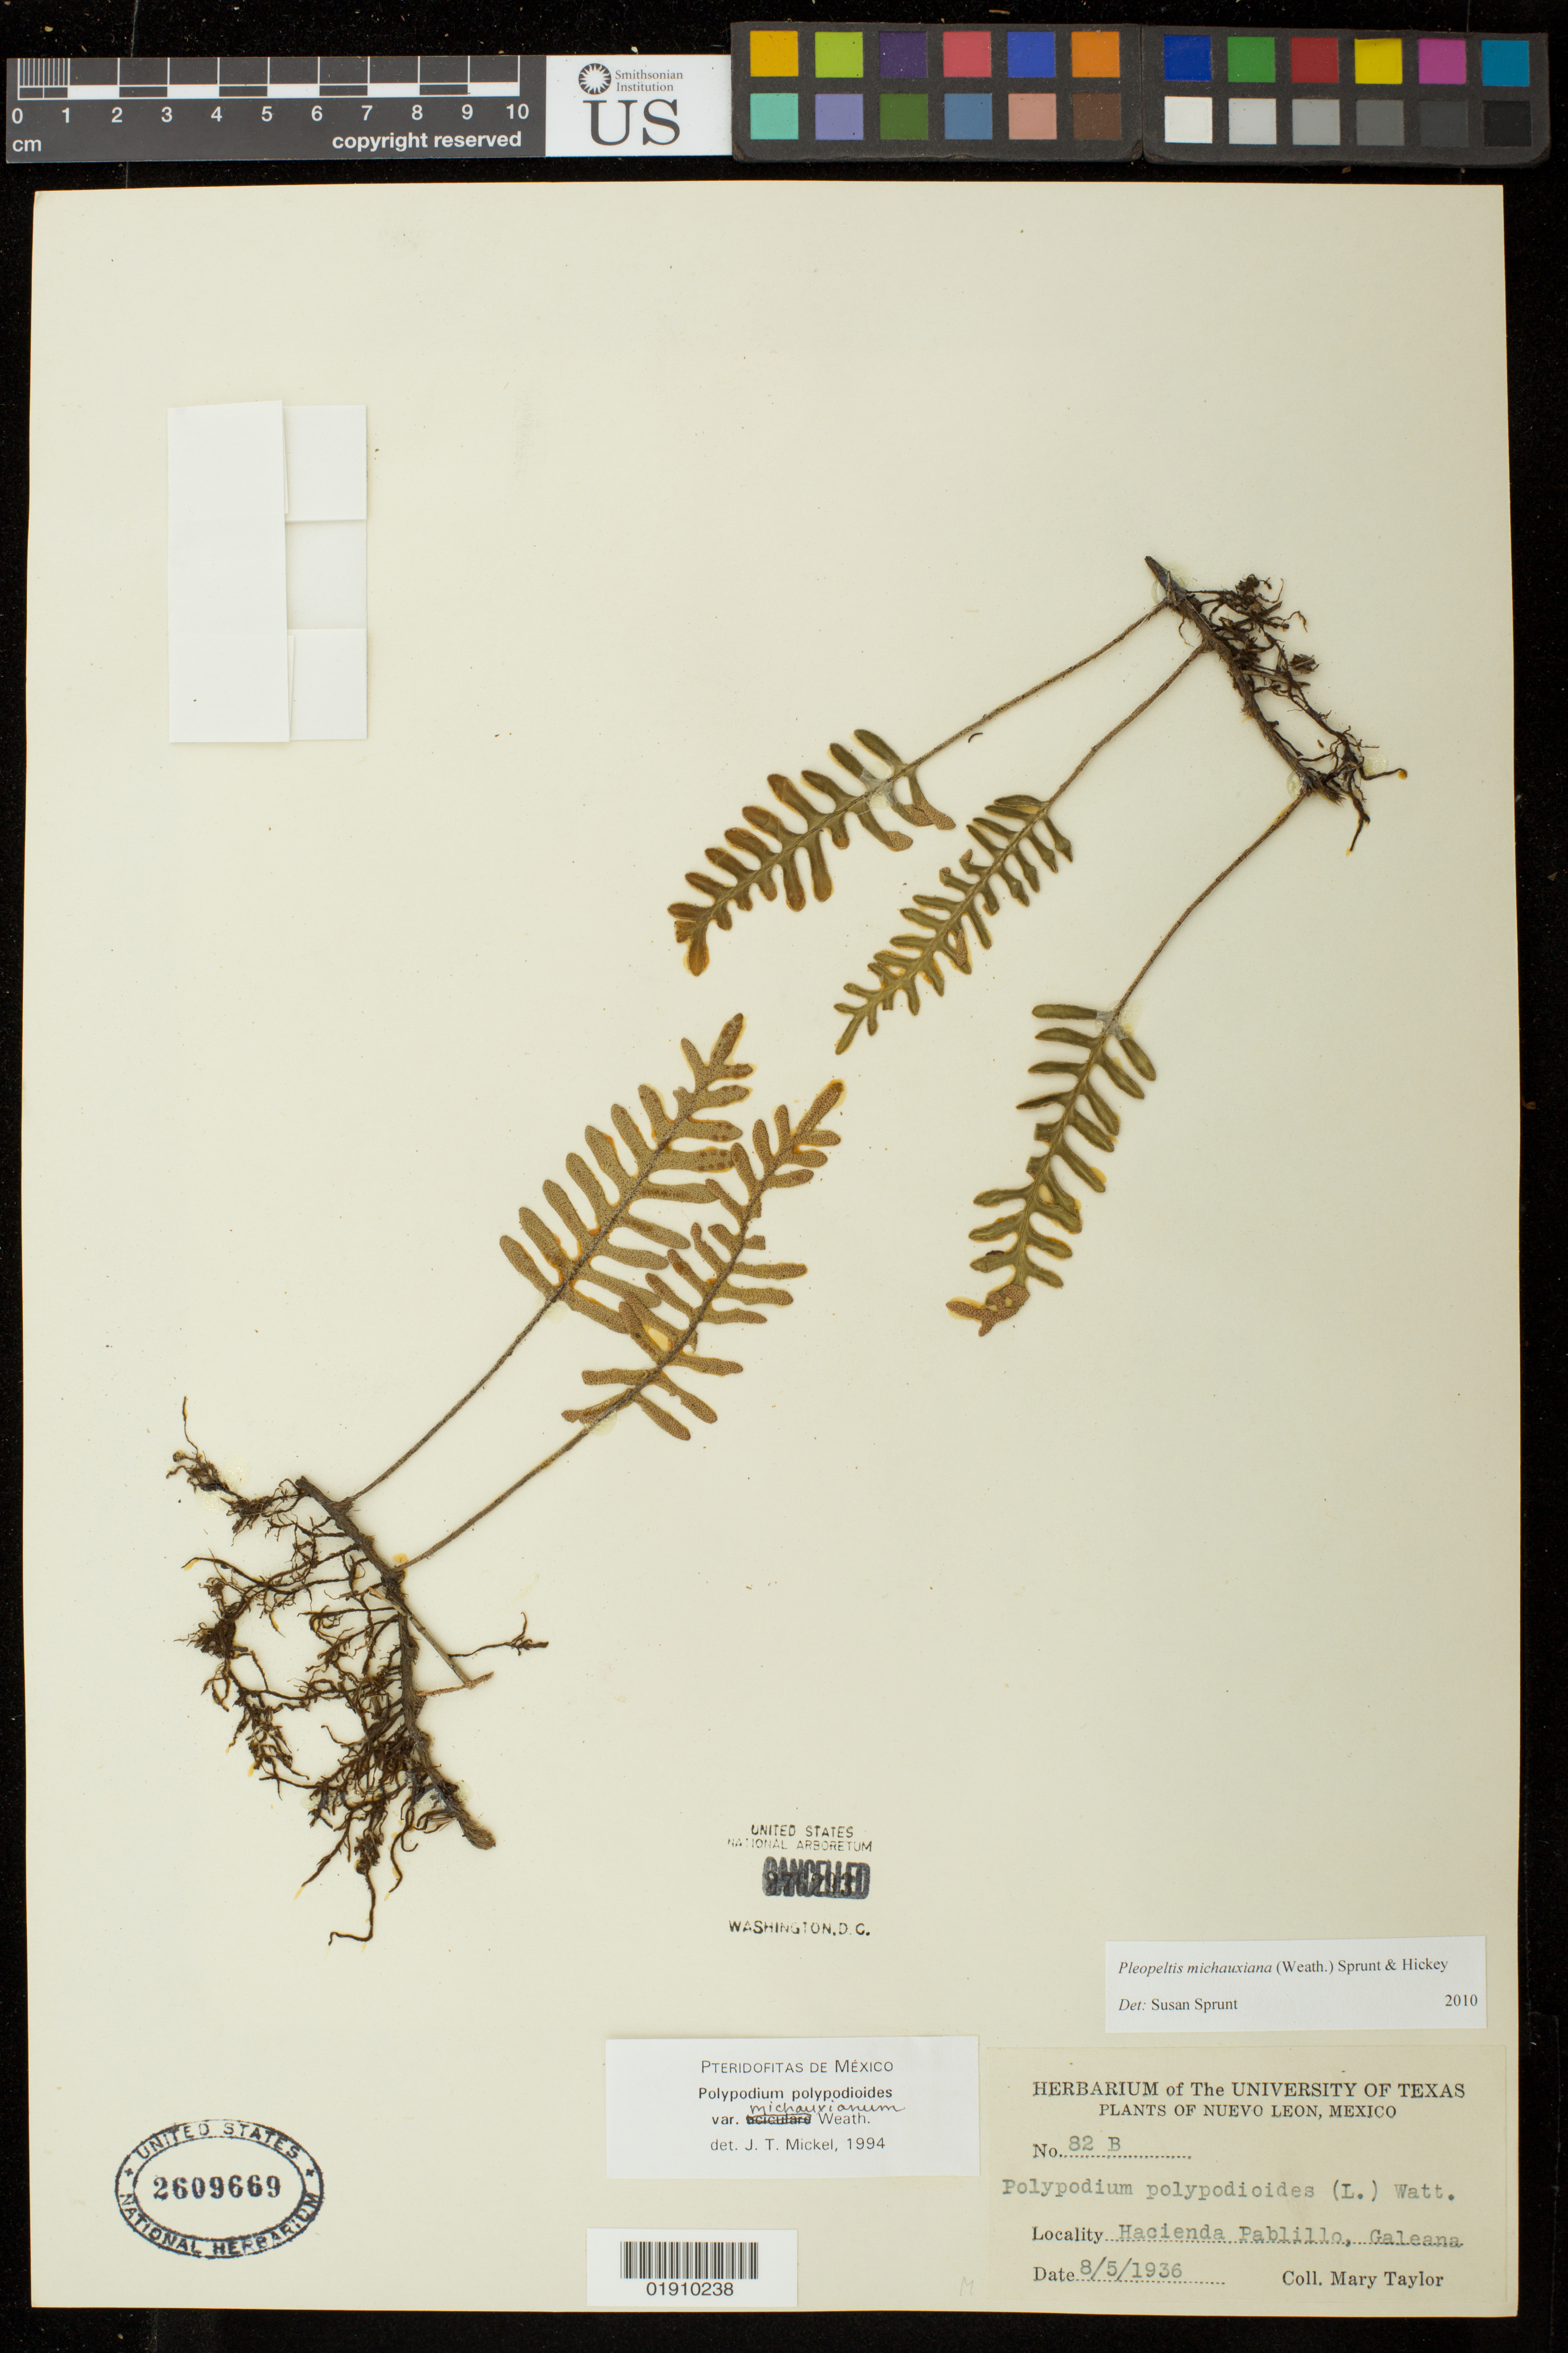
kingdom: Plantae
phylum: Tracheophyta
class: Polypodiopsida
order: Polypodiales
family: Polypodiaceae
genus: Pleopeltis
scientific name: Pleopeltis michauxiana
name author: (Weath.) Hickey & Sprunt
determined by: Sprunt, S. V.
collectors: M. Taylor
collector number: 82 B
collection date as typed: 8/5/1936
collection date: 1936-05-08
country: Mexico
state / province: Nuevo León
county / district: Galeana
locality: Hacienda Pablillo, Galeana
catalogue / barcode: US 2609669